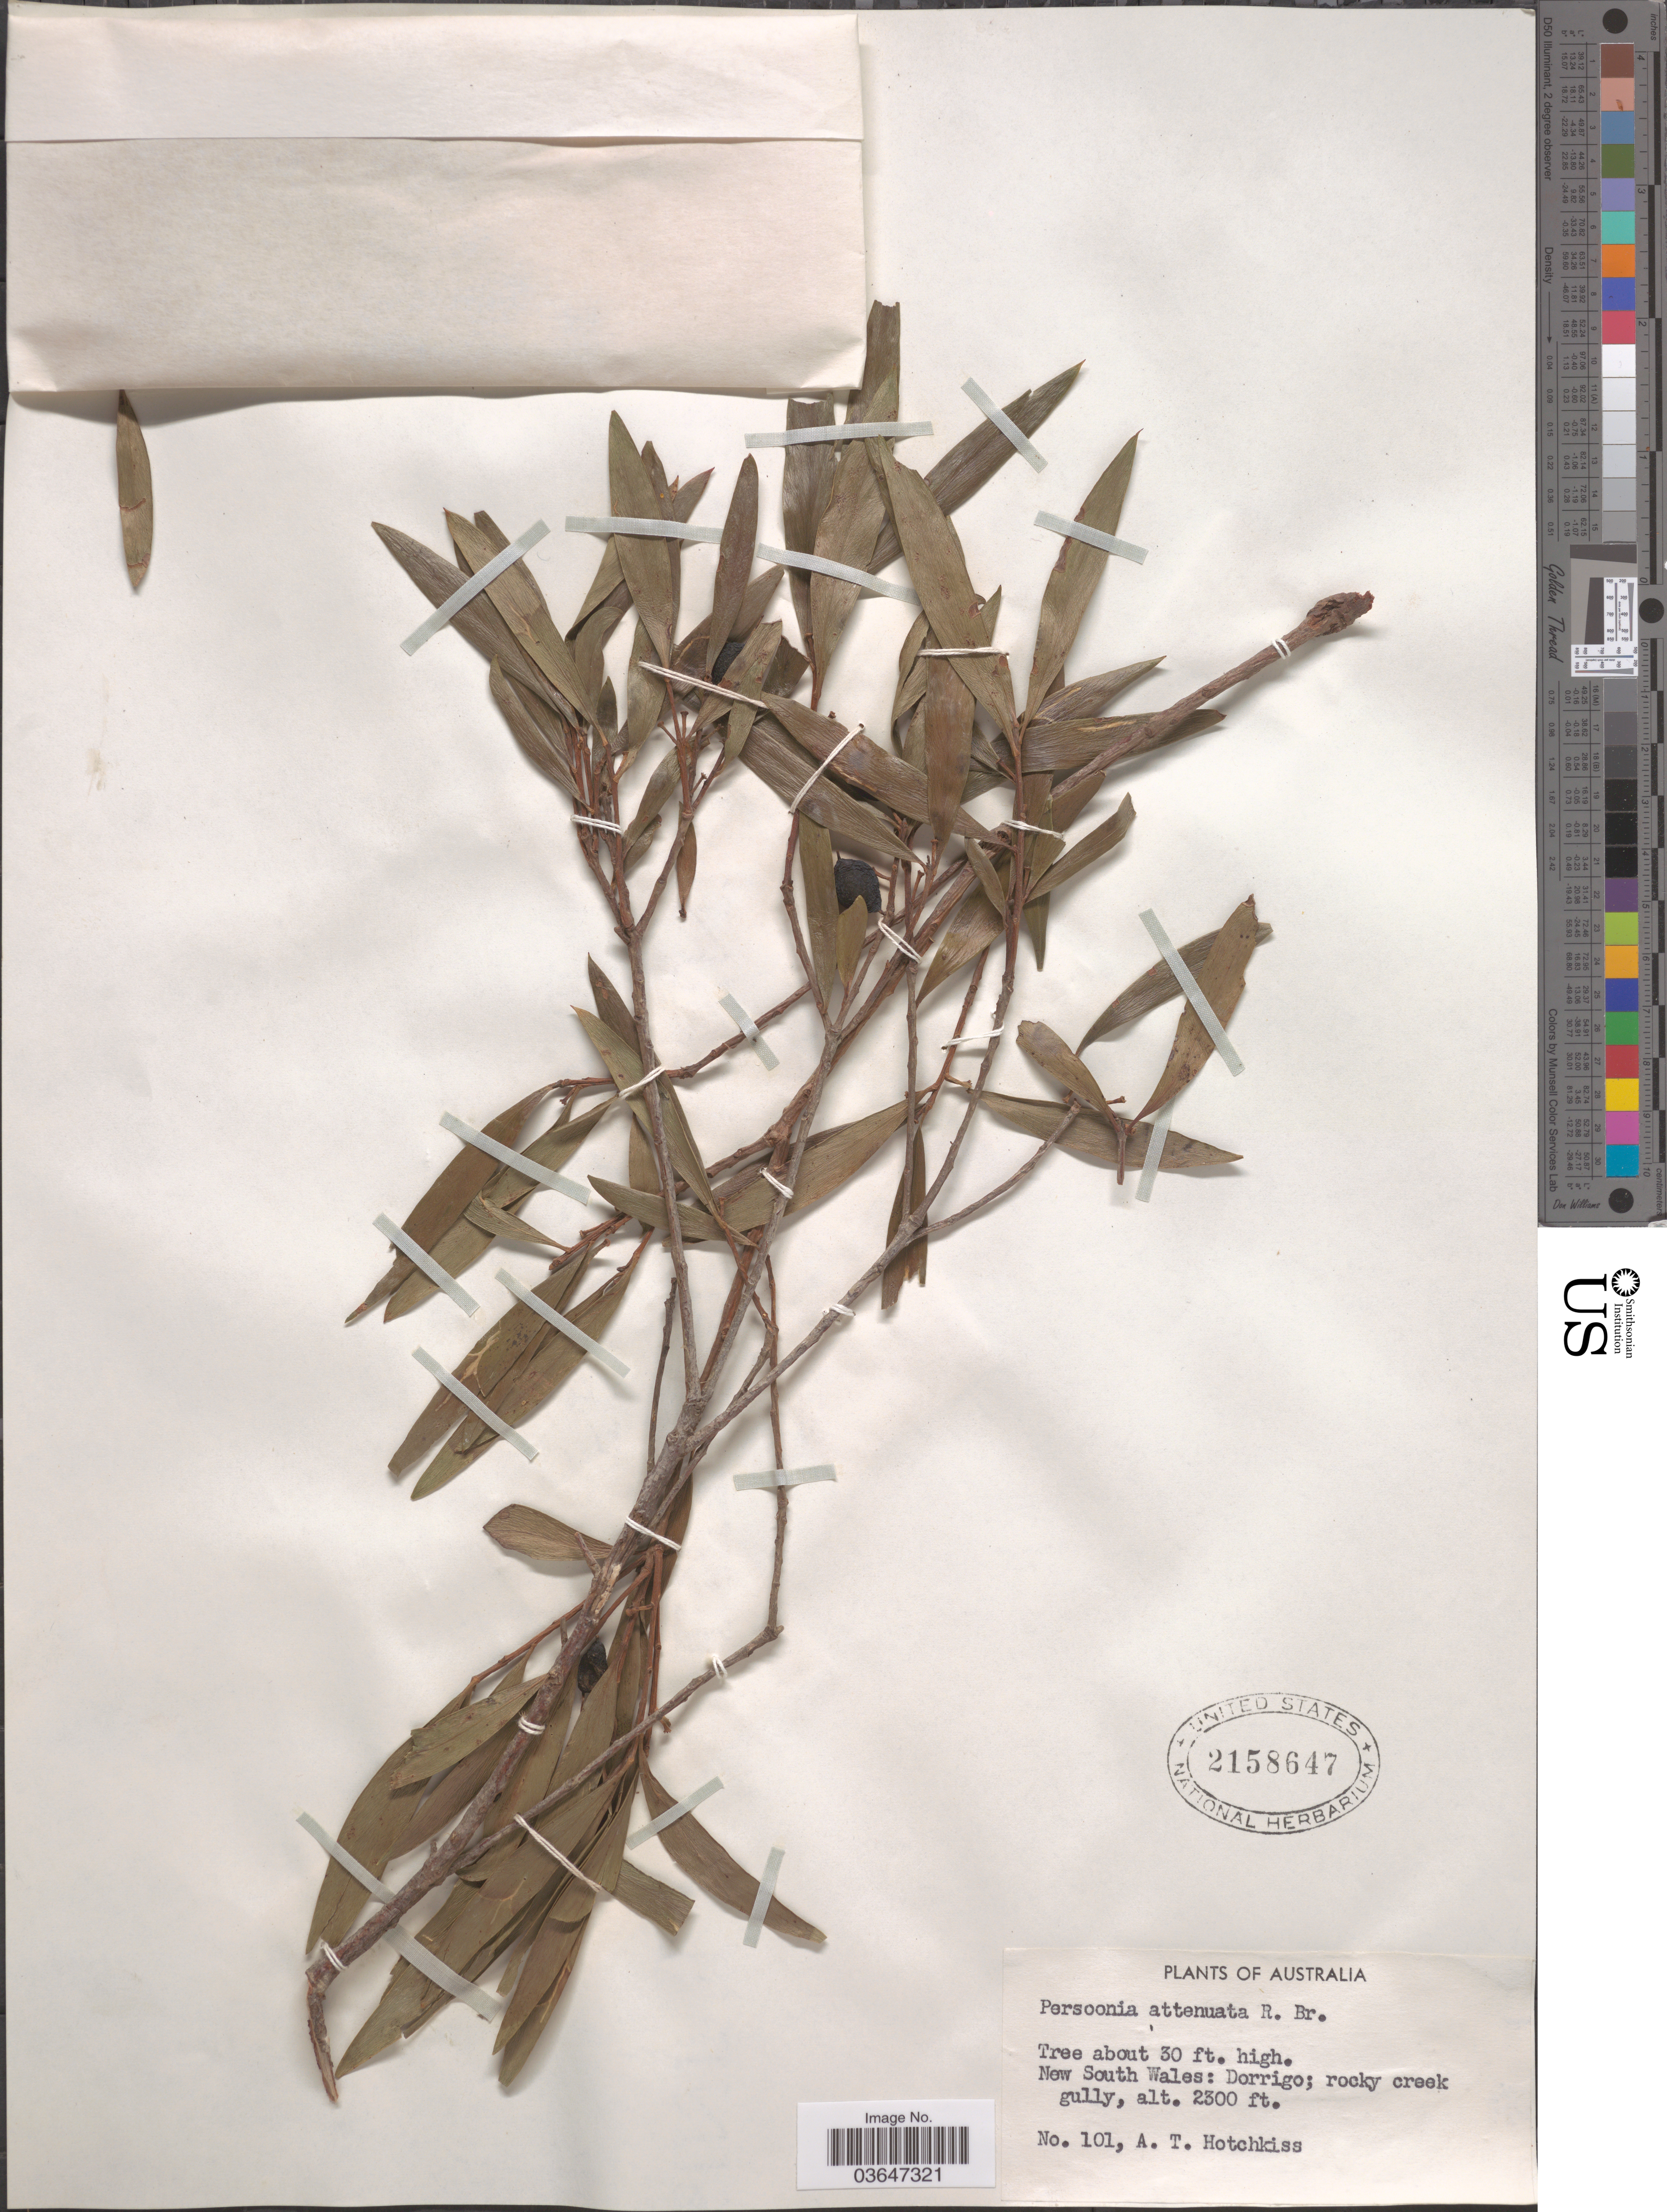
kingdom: Plantae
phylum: Tracheophyta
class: Magnoliopsida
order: Proteales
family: Proteaceae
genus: Persoonia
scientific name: Persoonia attenuata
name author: R. Br.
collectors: A. Hotchkiss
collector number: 101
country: Australia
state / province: New South Wales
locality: Dorrigo; rocky creek gully.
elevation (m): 701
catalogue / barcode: US 2158647